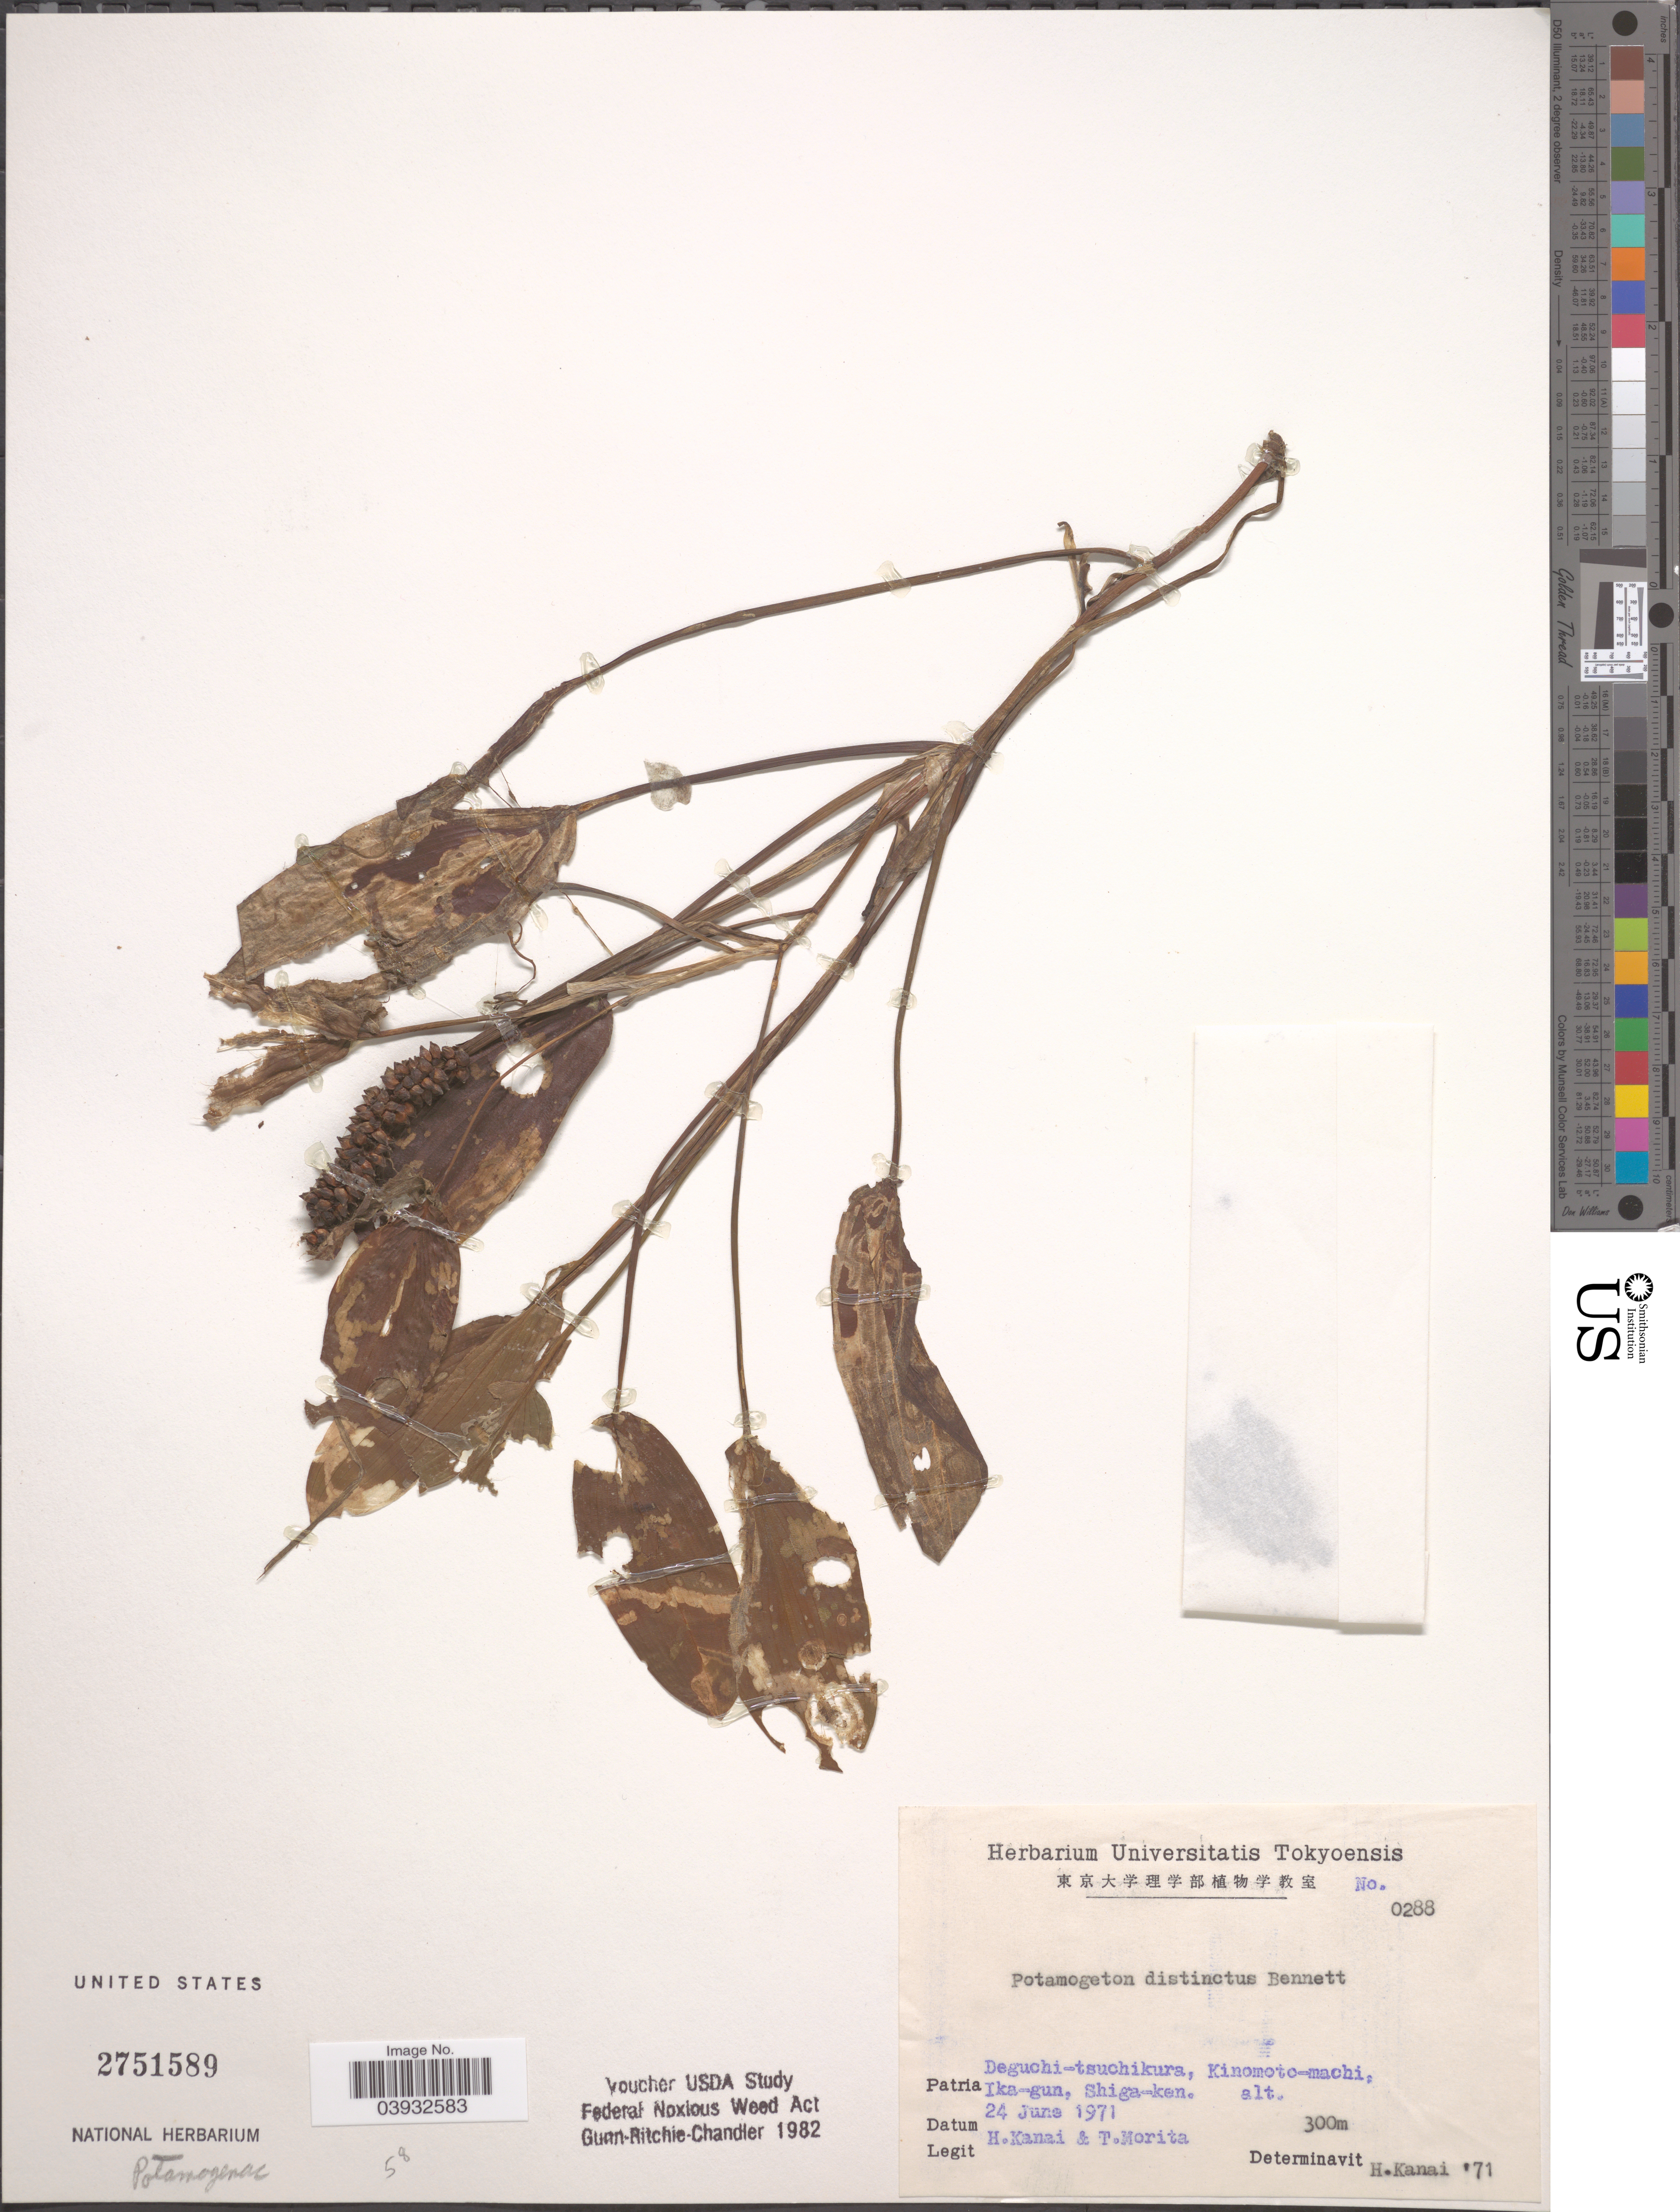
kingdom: Plantae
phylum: Tracheophyta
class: Liliopsida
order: Alismatales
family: Potamogetonaceae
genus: Potamogeton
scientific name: Potamogeton distinctus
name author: A. Benn.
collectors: H. Kanai & T. Morita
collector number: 0288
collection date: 1971-06-24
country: Japan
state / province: Siga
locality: Deguchi-tsuchikura, Kinomoto-machi, Ika-gun, Shiga-ken.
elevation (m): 300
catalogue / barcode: US 2751589